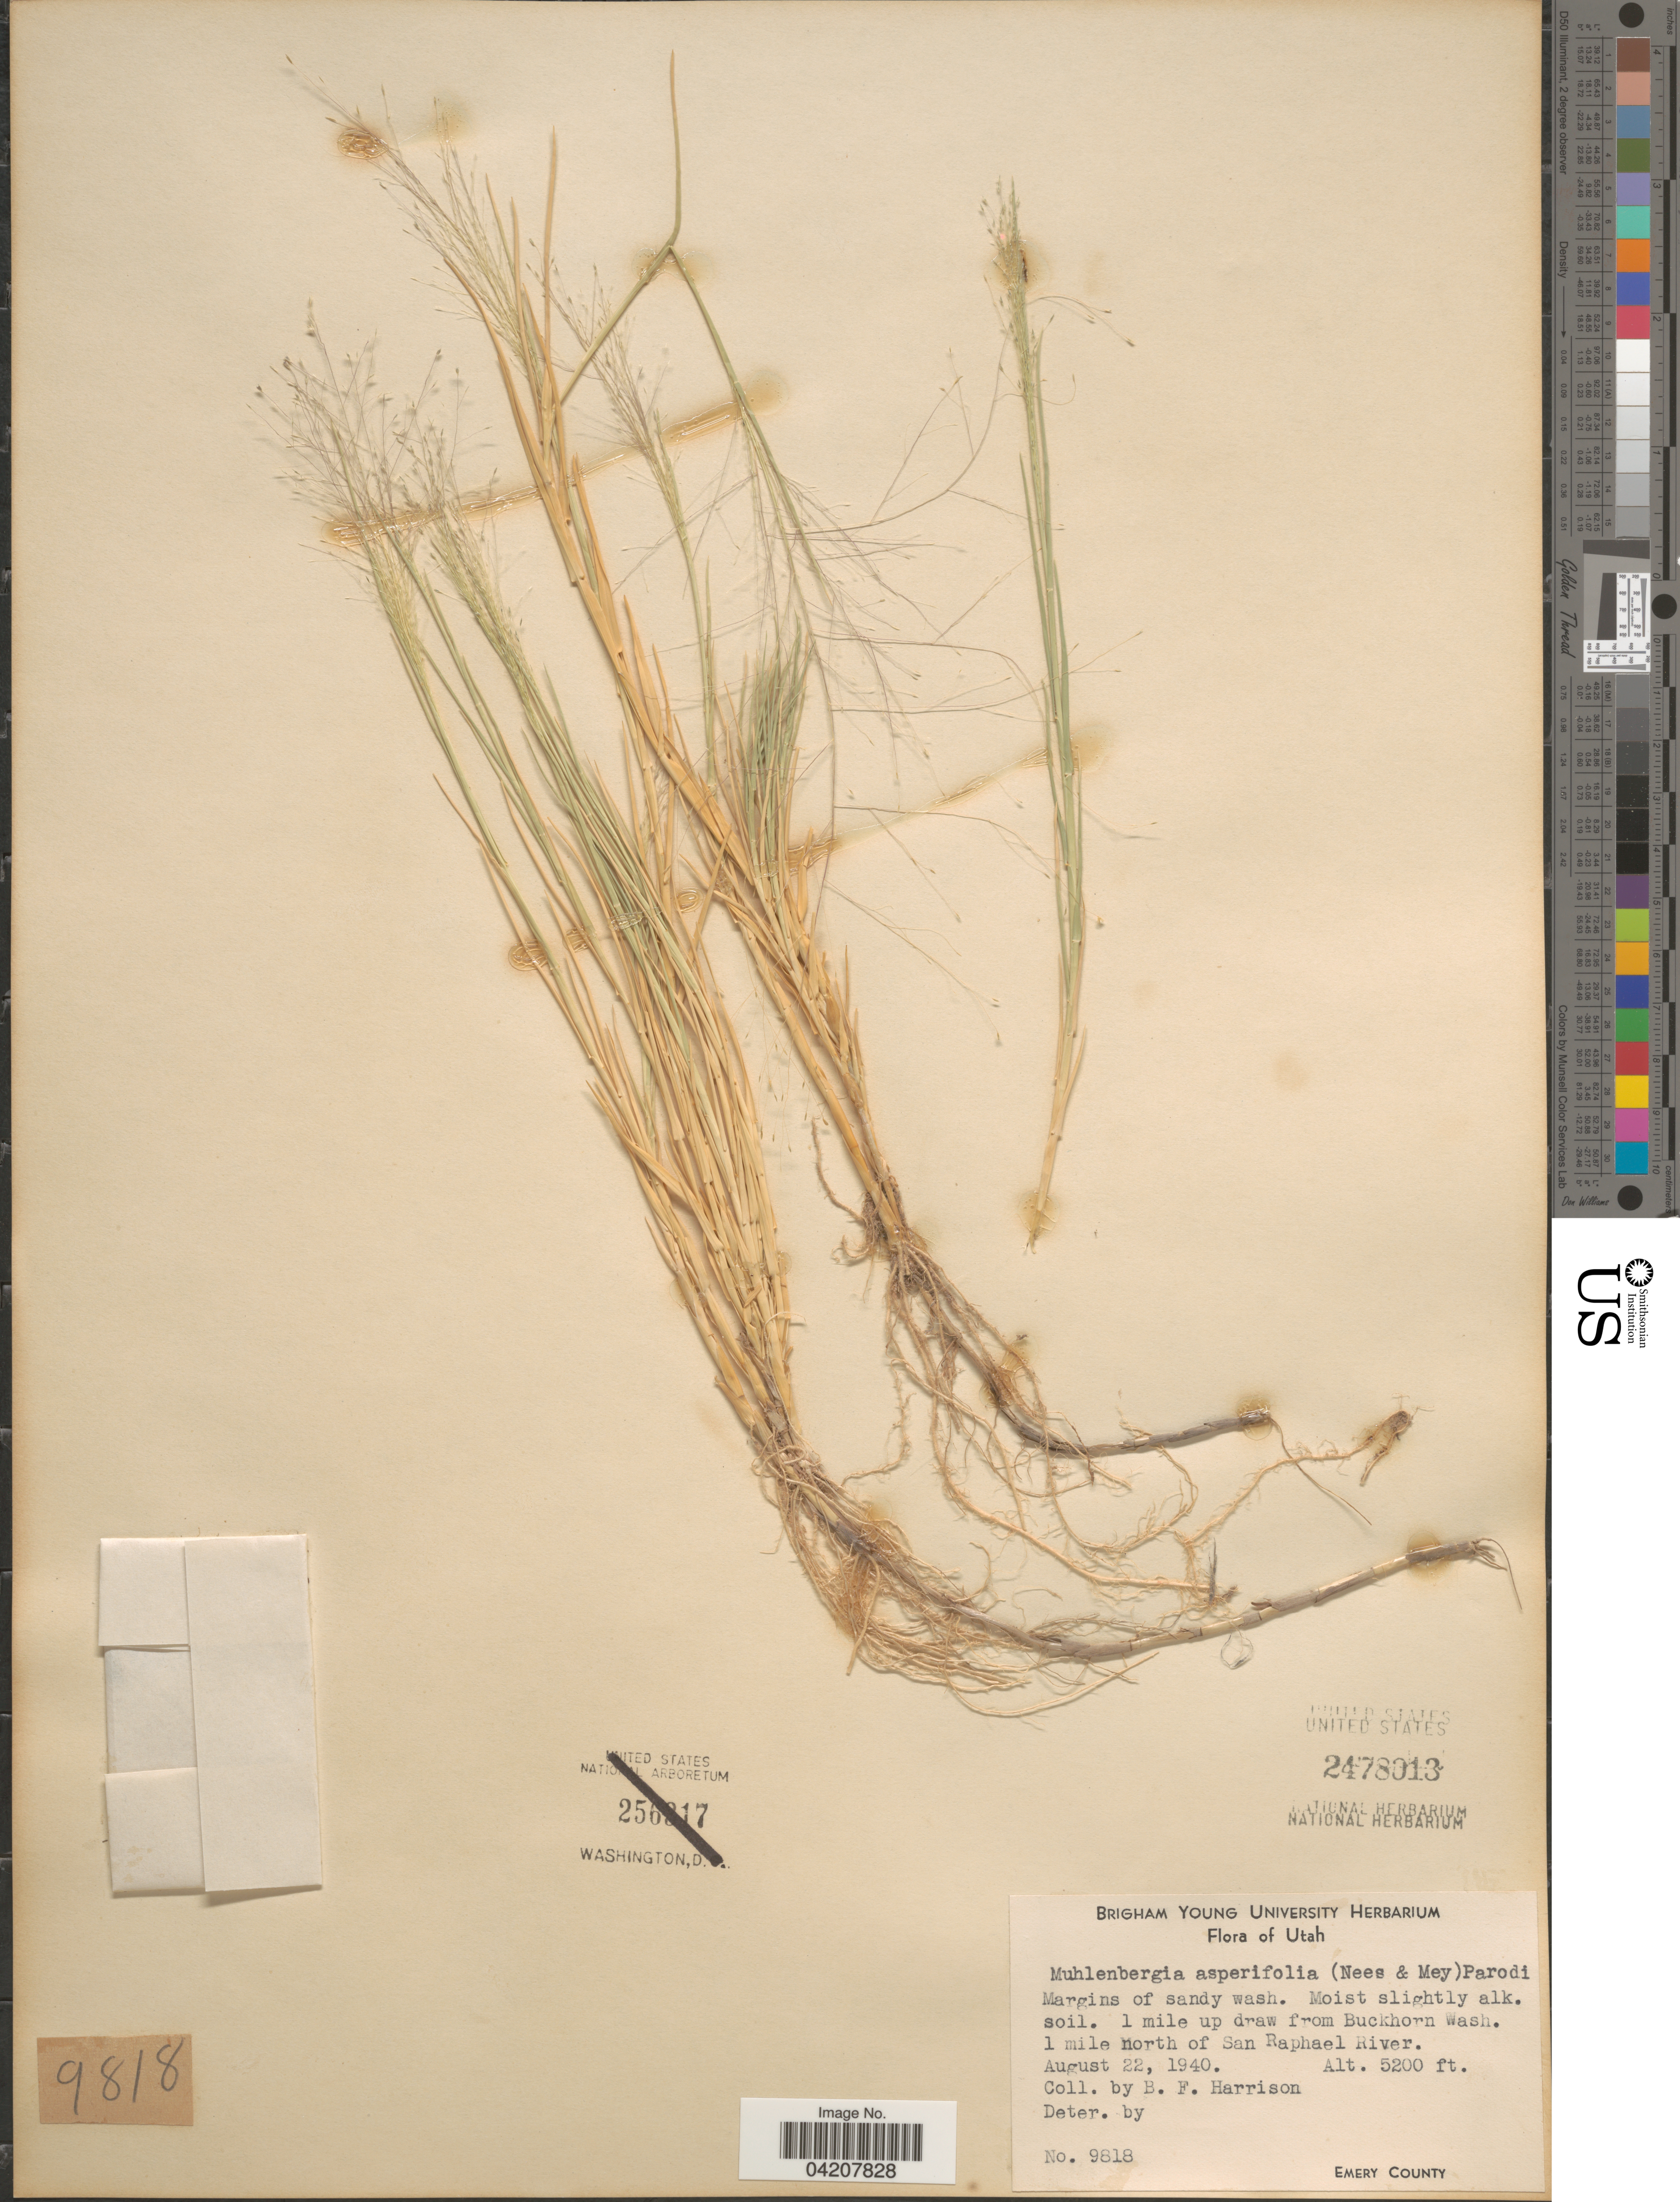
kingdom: Plantae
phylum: Tracheophyta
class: Liliopsida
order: Poales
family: Poaceae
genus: Muhlenbergia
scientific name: Muhlenbergia asperifolia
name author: (Nees & Meyen ex Trin.) Parodi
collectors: B. F. Harrison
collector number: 9818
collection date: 1940-08-22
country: United States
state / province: Utah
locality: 1 mile up draw from Buckhorn Wash. 1 mile north of San Raphael River. Emery County.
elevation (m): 1585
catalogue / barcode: US 2478013